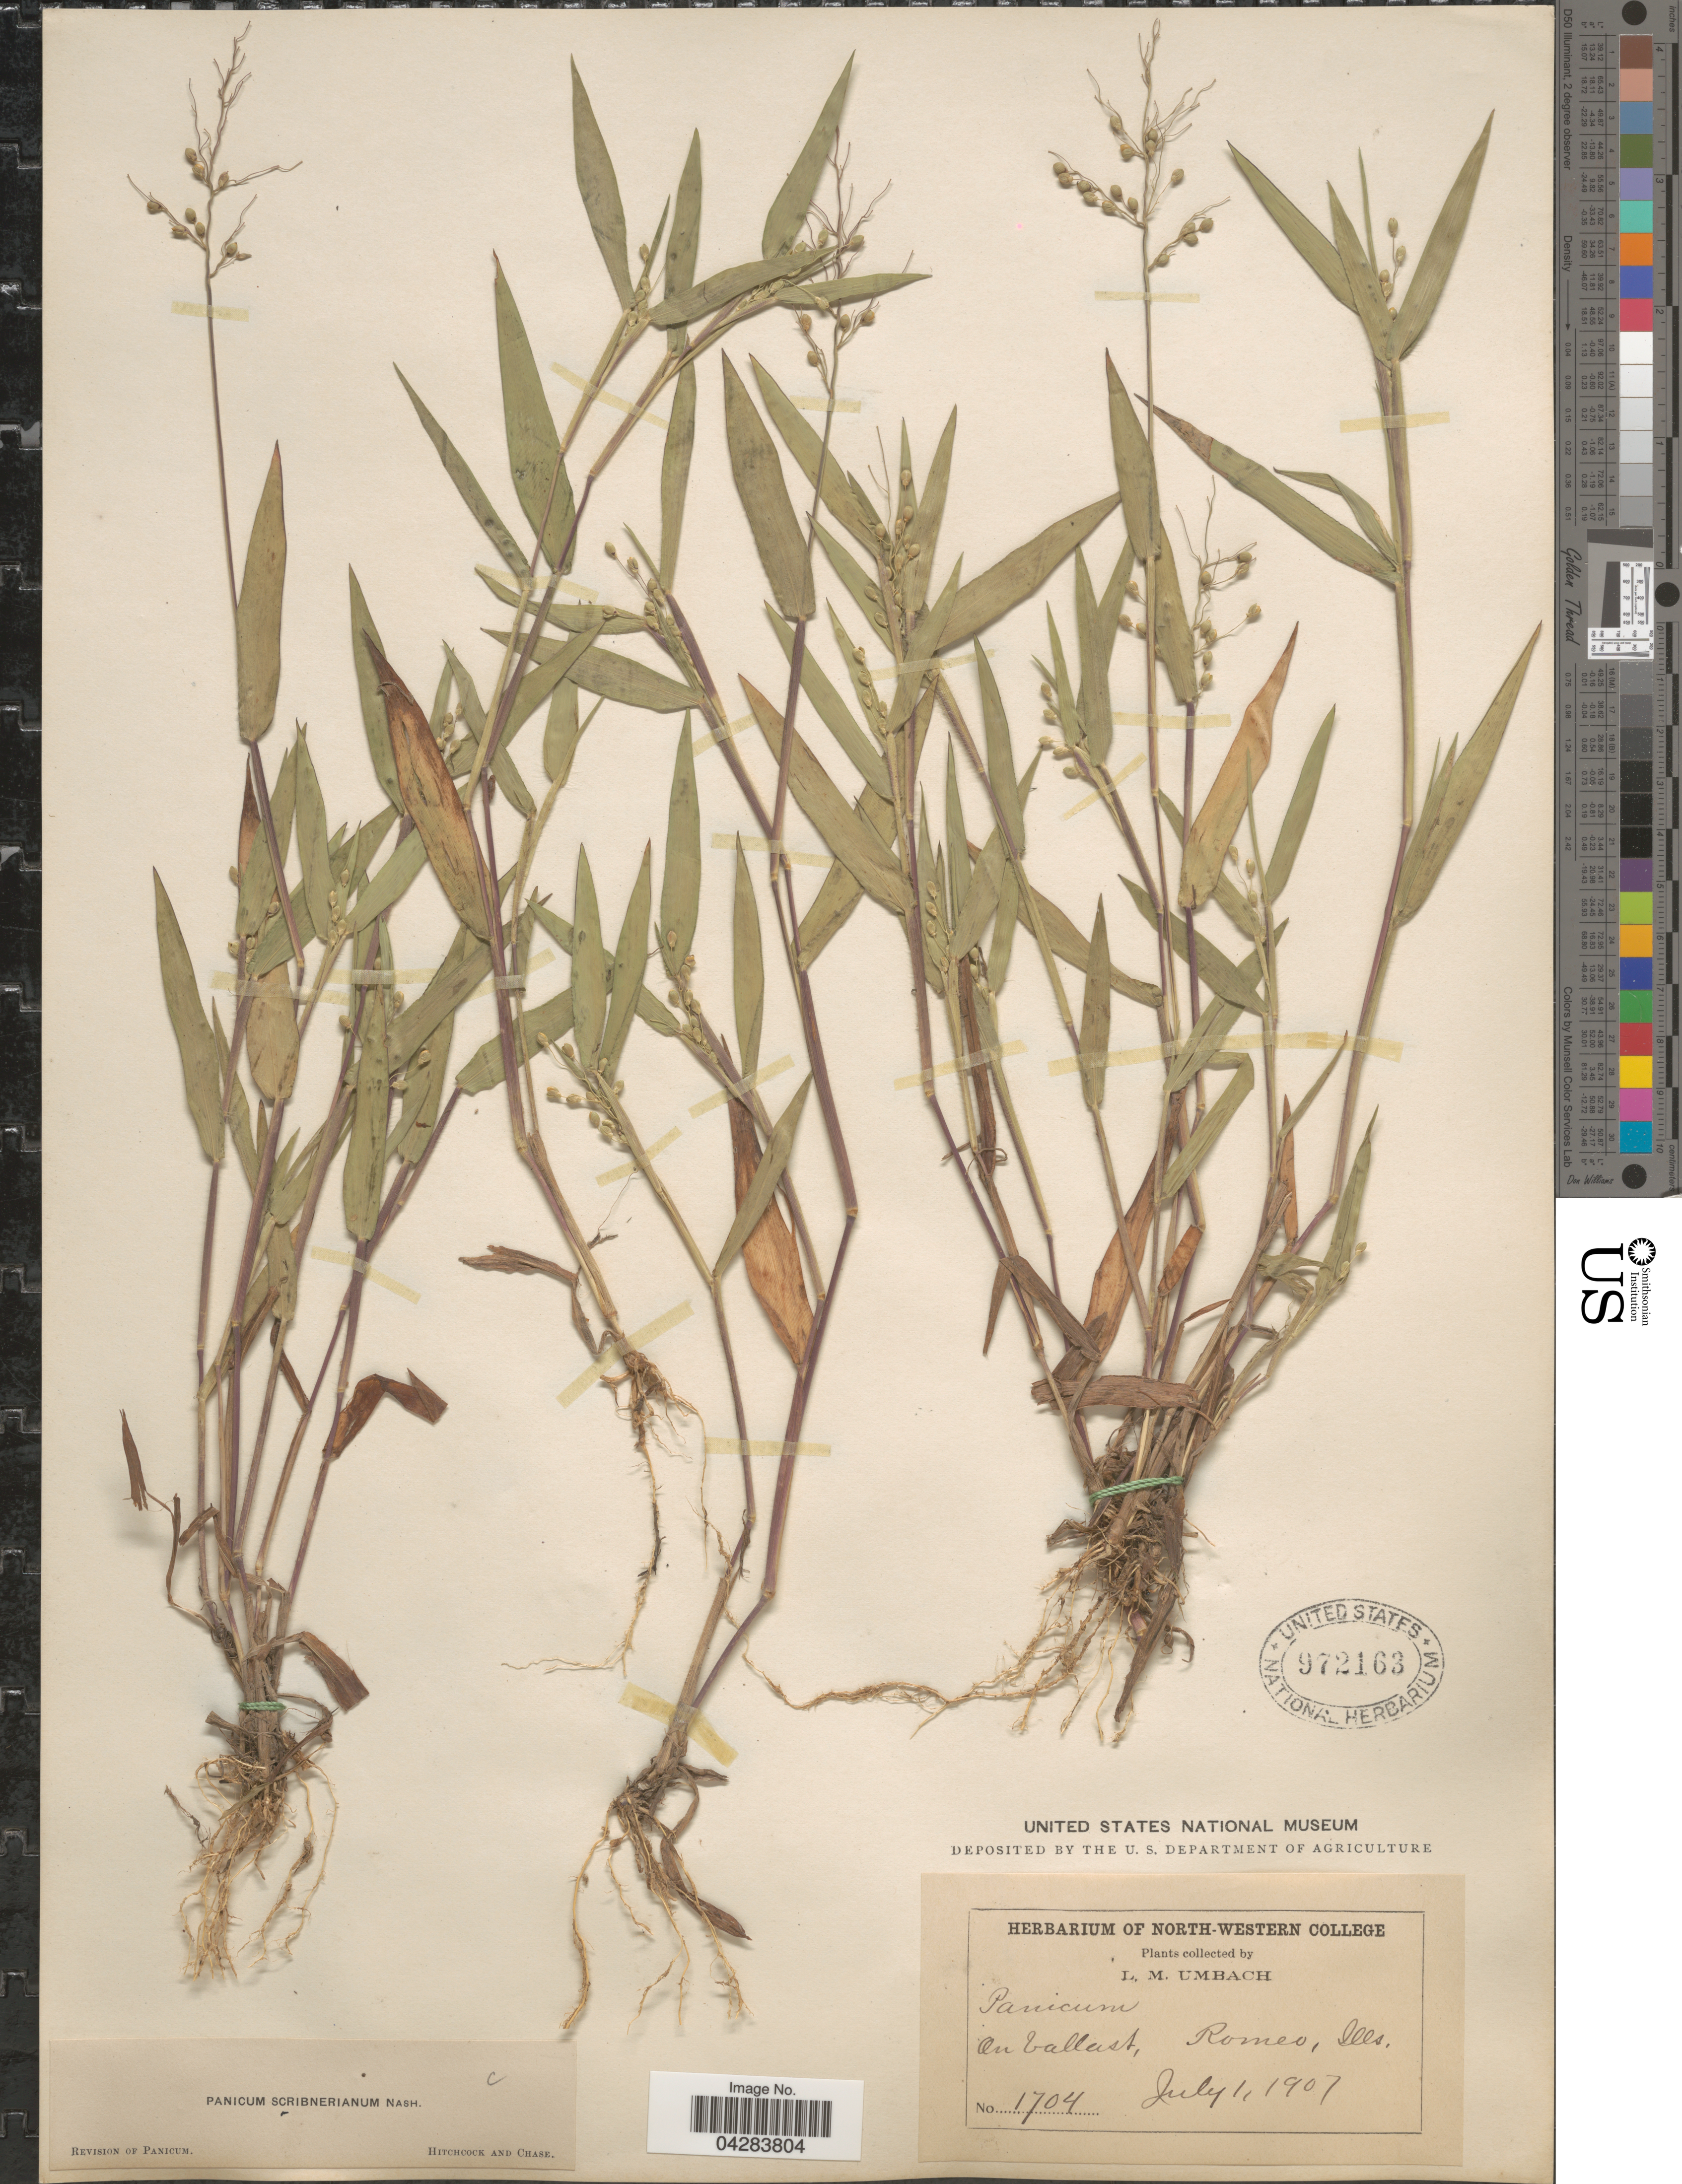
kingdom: Plantae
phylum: Tracheophyta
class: Liliopsida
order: Poales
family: Poaceae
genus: Dichanthelium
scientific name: Dichanthelium oligosanthes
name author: (Schult.) Gould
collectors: L. M. Umbach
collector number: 1704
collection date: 1907-07-01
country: United States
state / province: Illinois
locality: On ballast, Romeo.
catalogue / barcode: US 972163